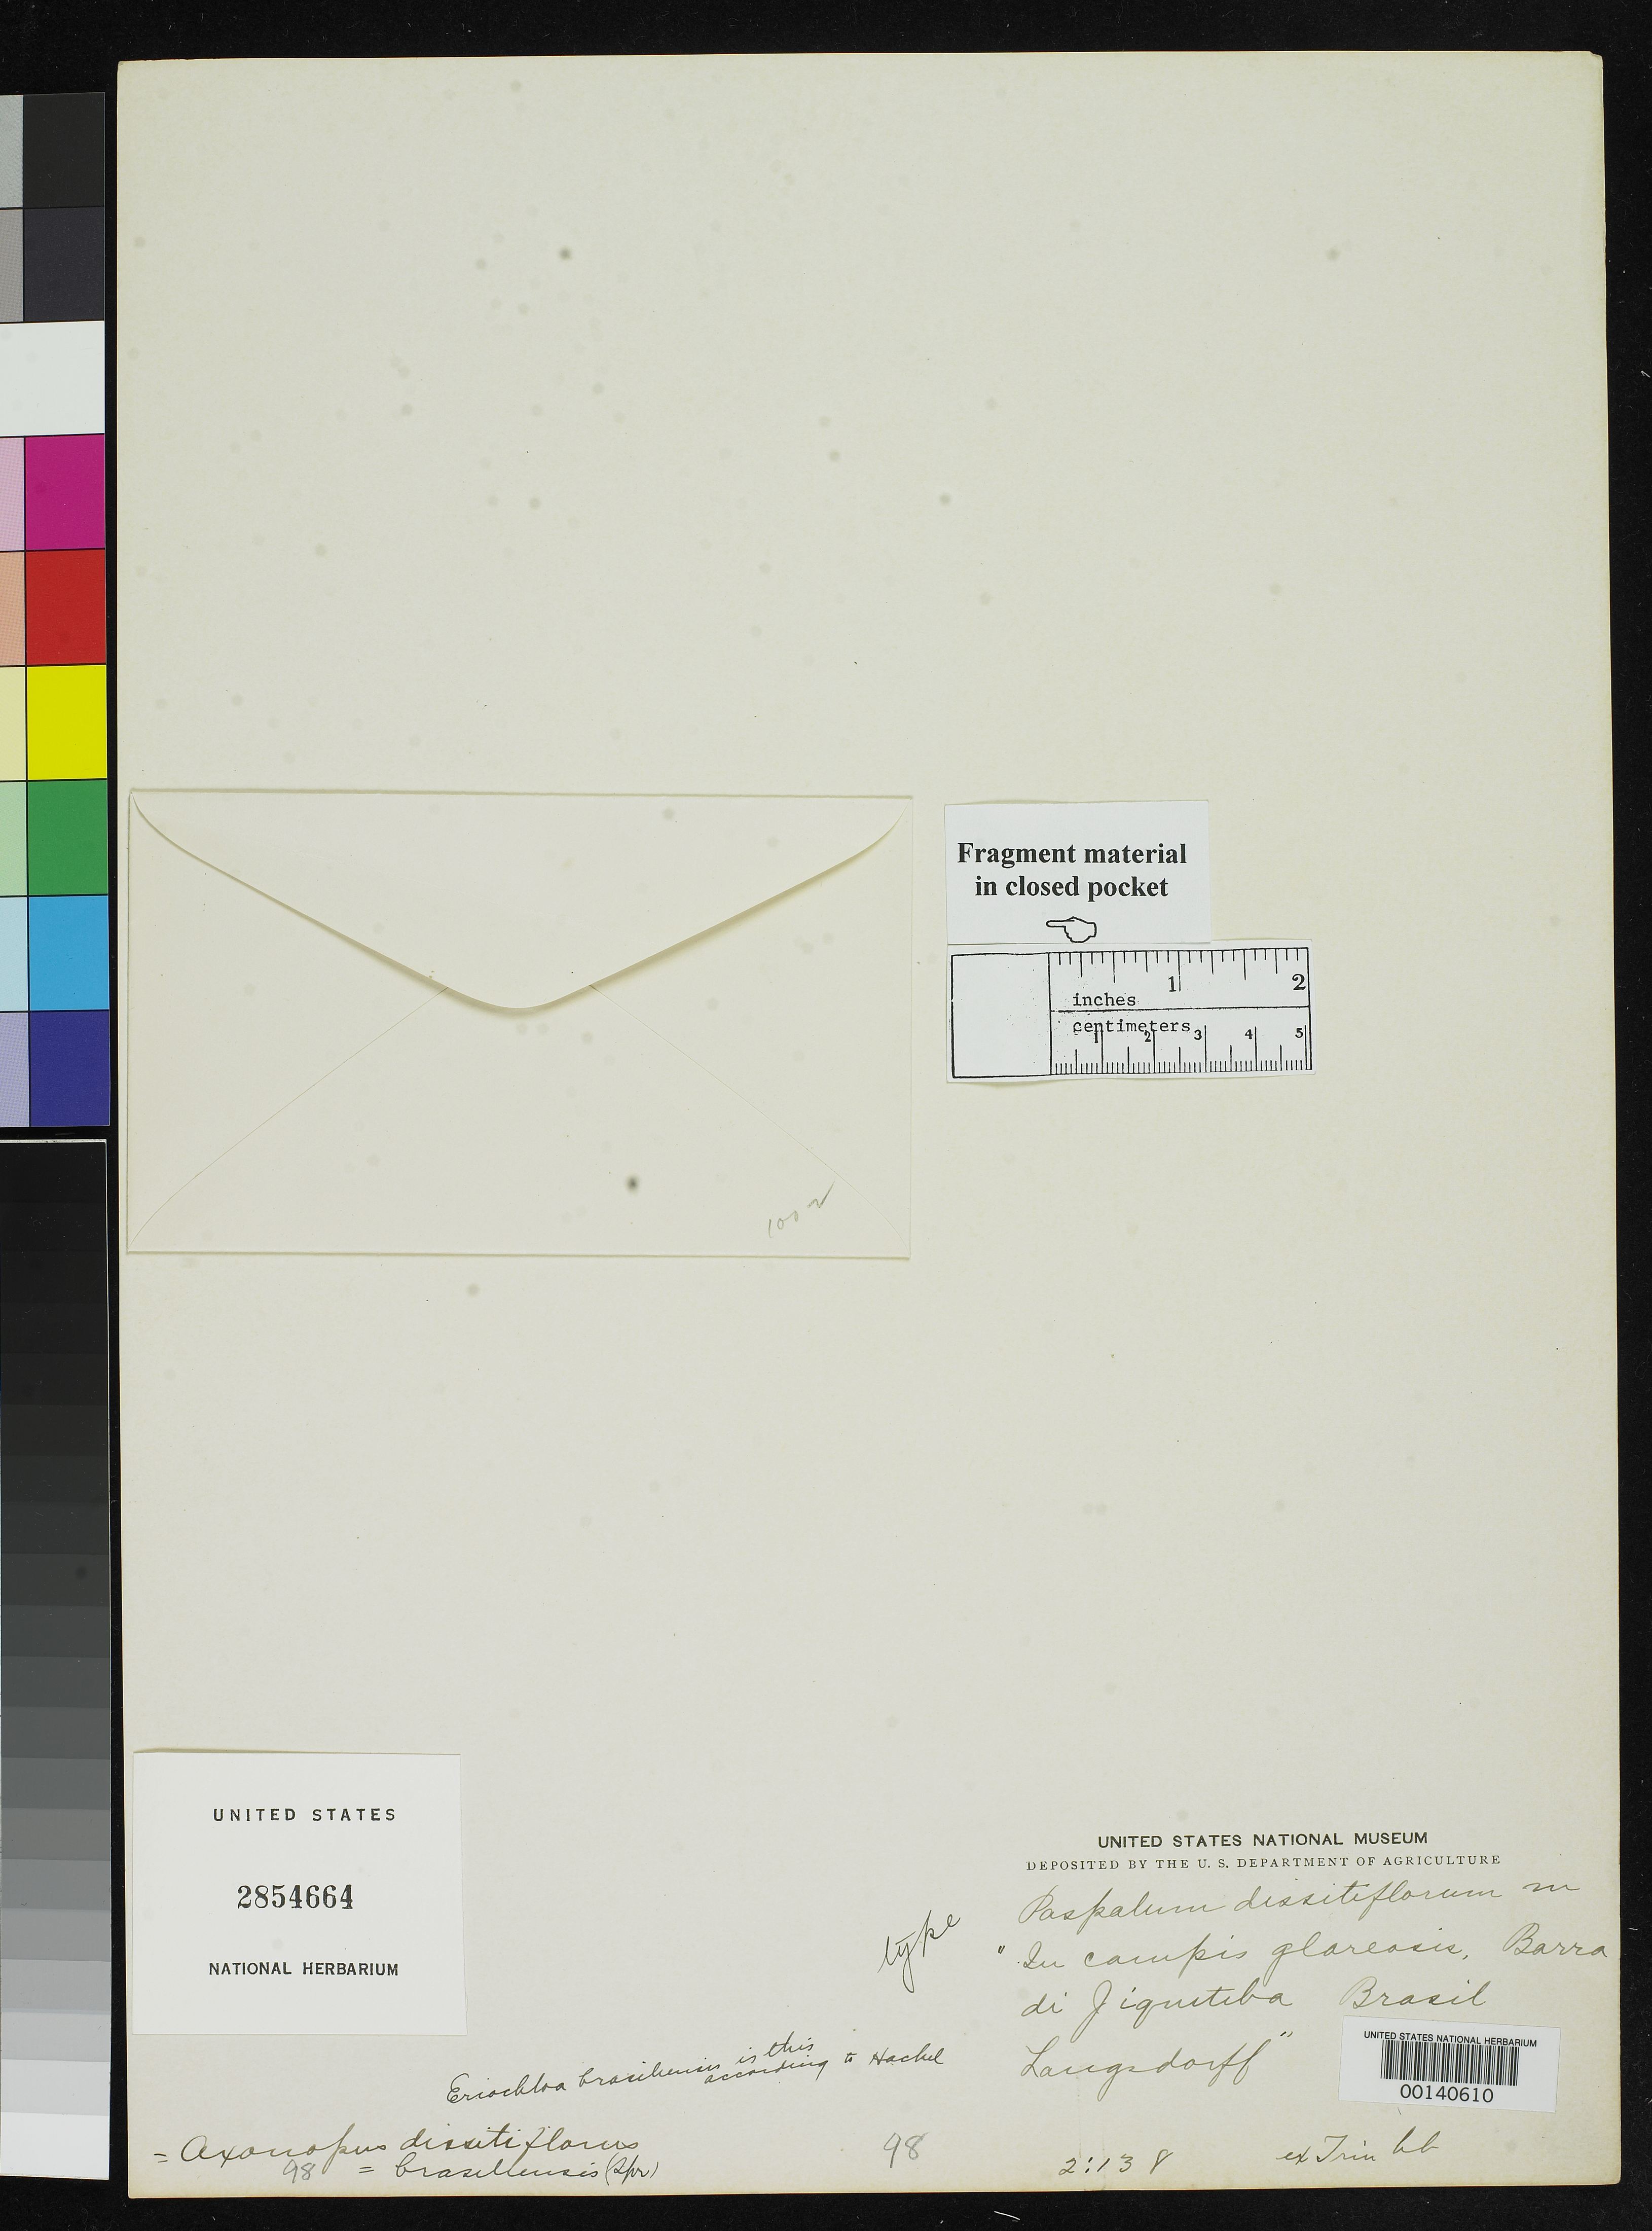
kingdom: Plantae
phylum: Tracheophyta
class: Liliopsida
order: Poales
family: Poaceae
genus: Paspalum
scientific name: Paspalum dissitiflorum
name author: Trin.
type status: Type Fragment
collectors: G. H. von Langsdorff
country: Brazil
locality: Barra de Jiquetiba.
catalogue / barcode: US 2854664